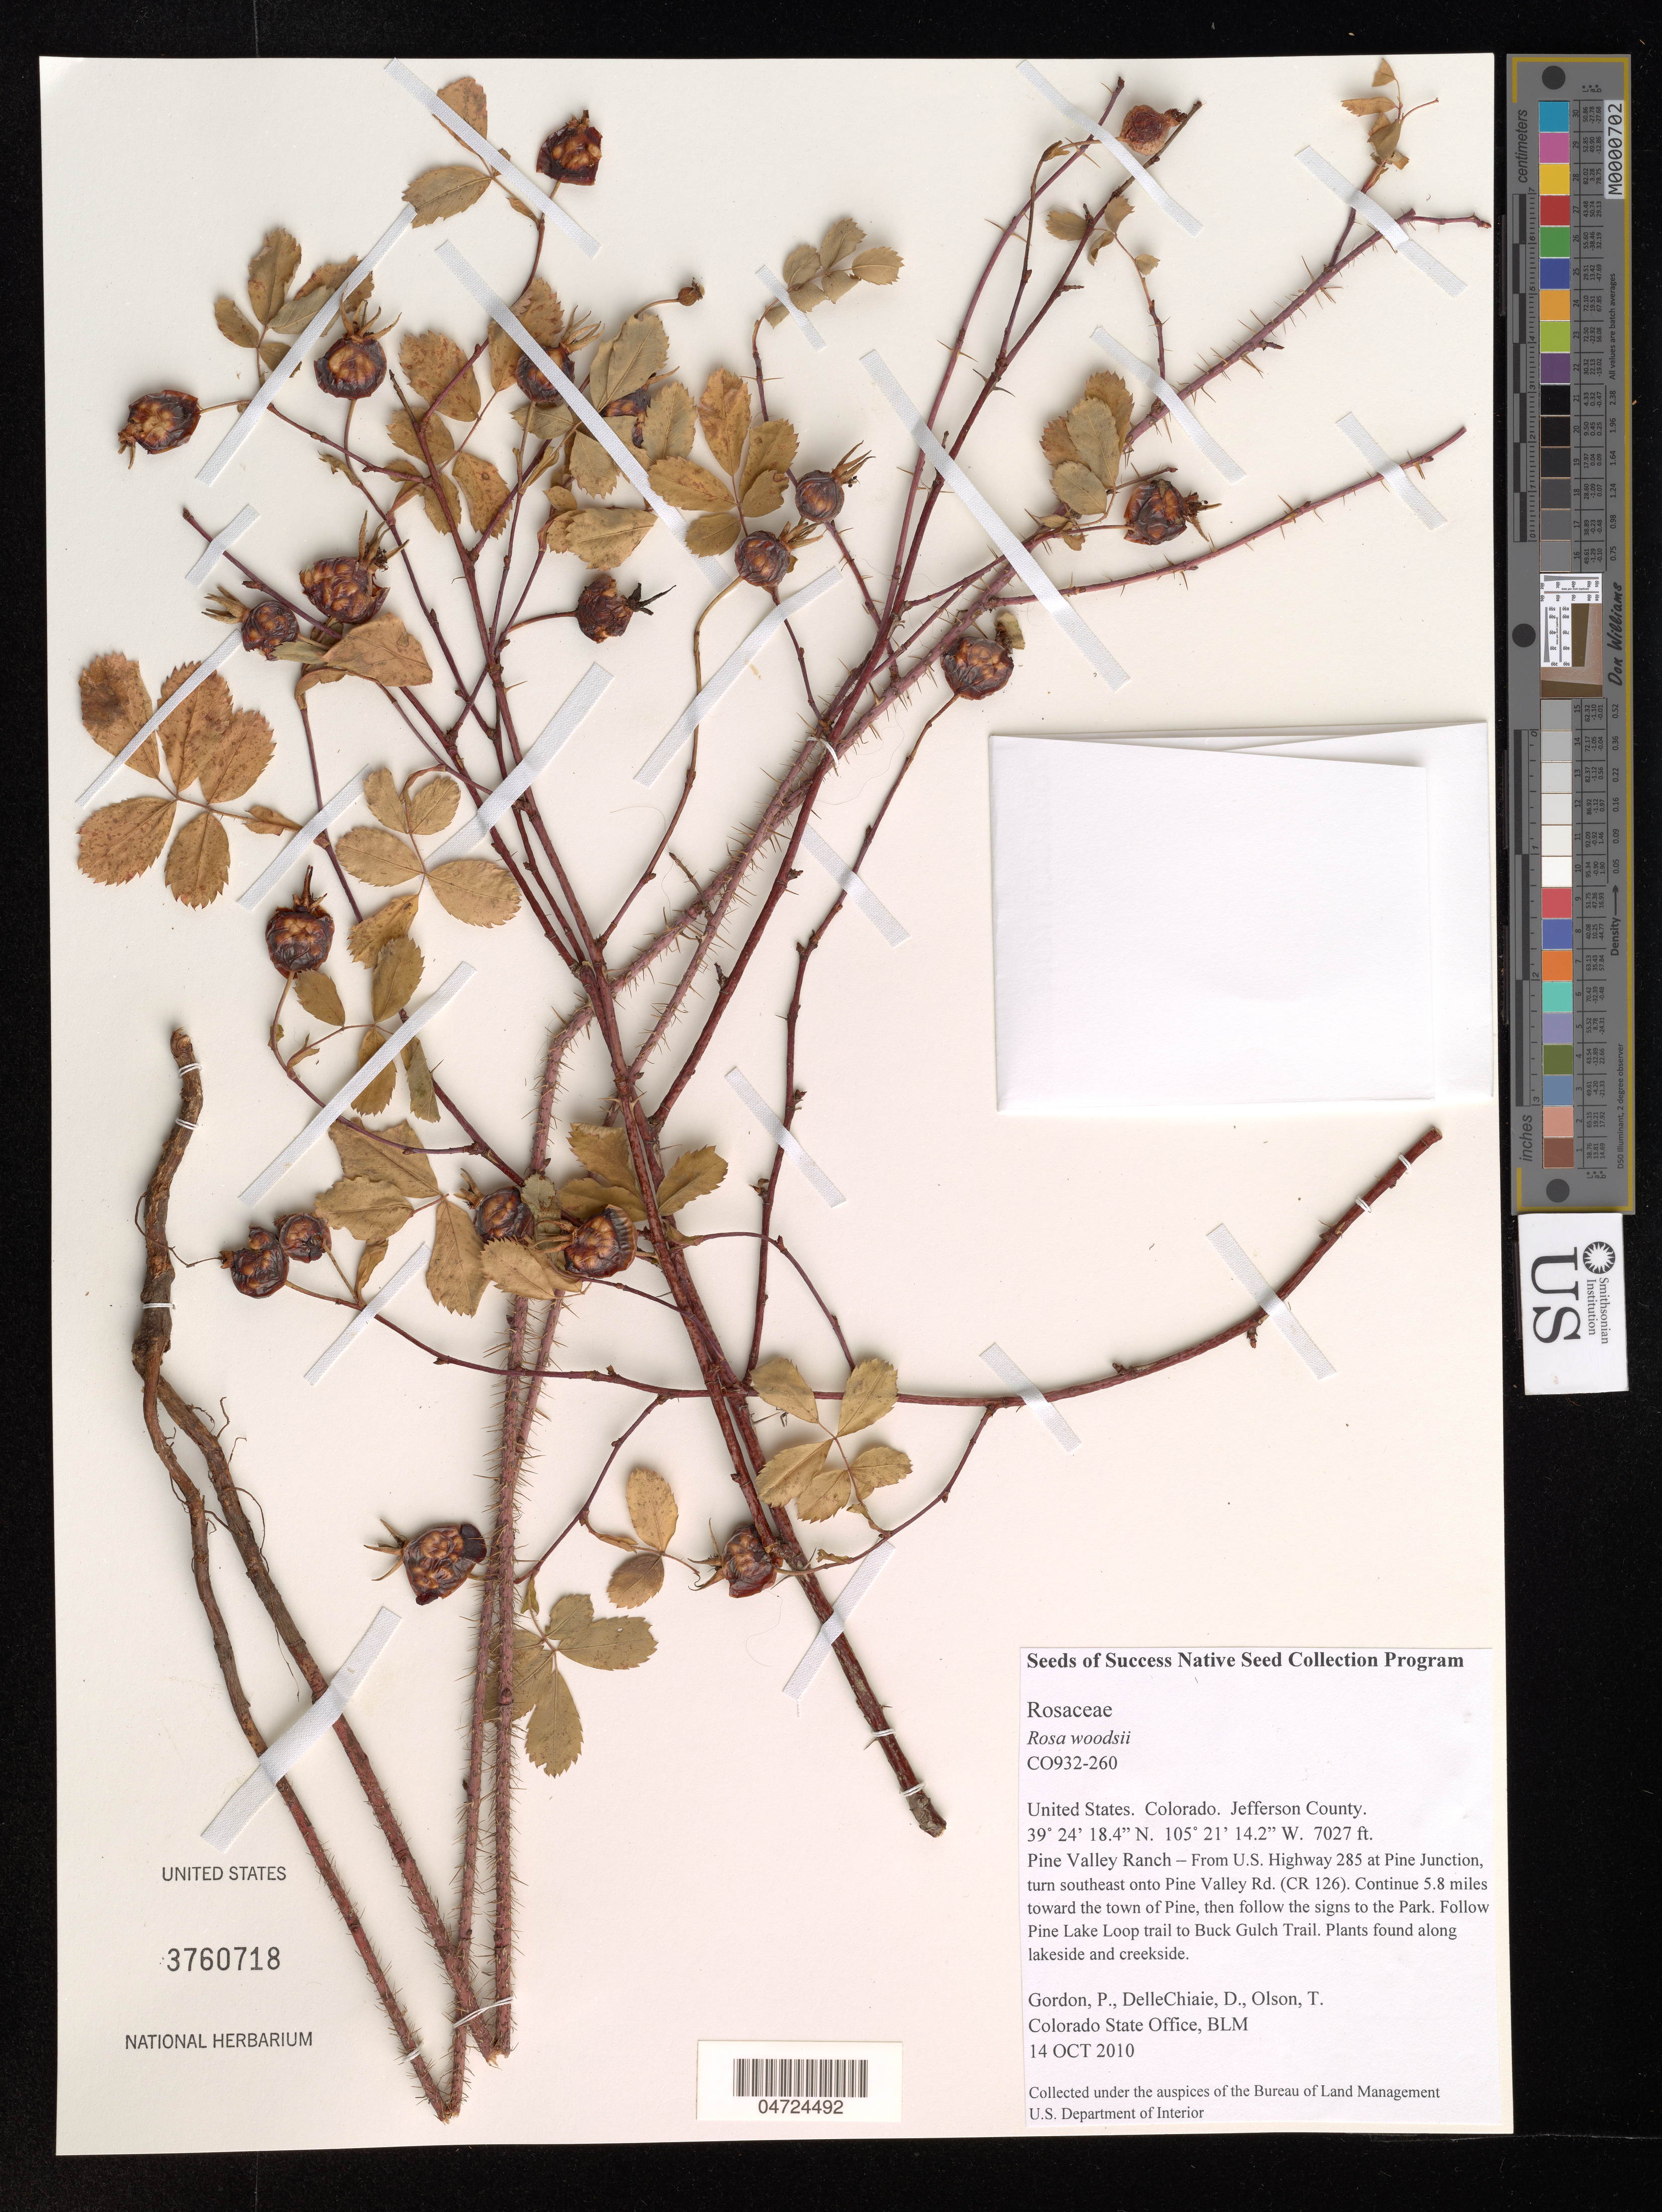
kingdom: Plantae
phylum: Tracheophyta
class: Magnoliopsida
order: Rosales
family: Rosaceae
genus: Rosa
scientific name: Rosa woodsii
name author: Lindl.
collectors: P. Gordon & D. DelleChiaie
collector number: CO932-260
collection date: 2010-10-14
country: United States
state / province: Colorado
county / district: Jefferson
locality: Jefferson County. Pine Valley Ranch - From U.S. Highway 285 at Pine Junction, turn southeast onto Pine Valley Rd. (CR 126). Continue 5.8 miles toward the town of Pine, then follow the signs to the Park. Follow Pine Lake Loop trail to Buck Gulch Trail.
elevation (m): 2142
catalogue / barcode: US 3760718